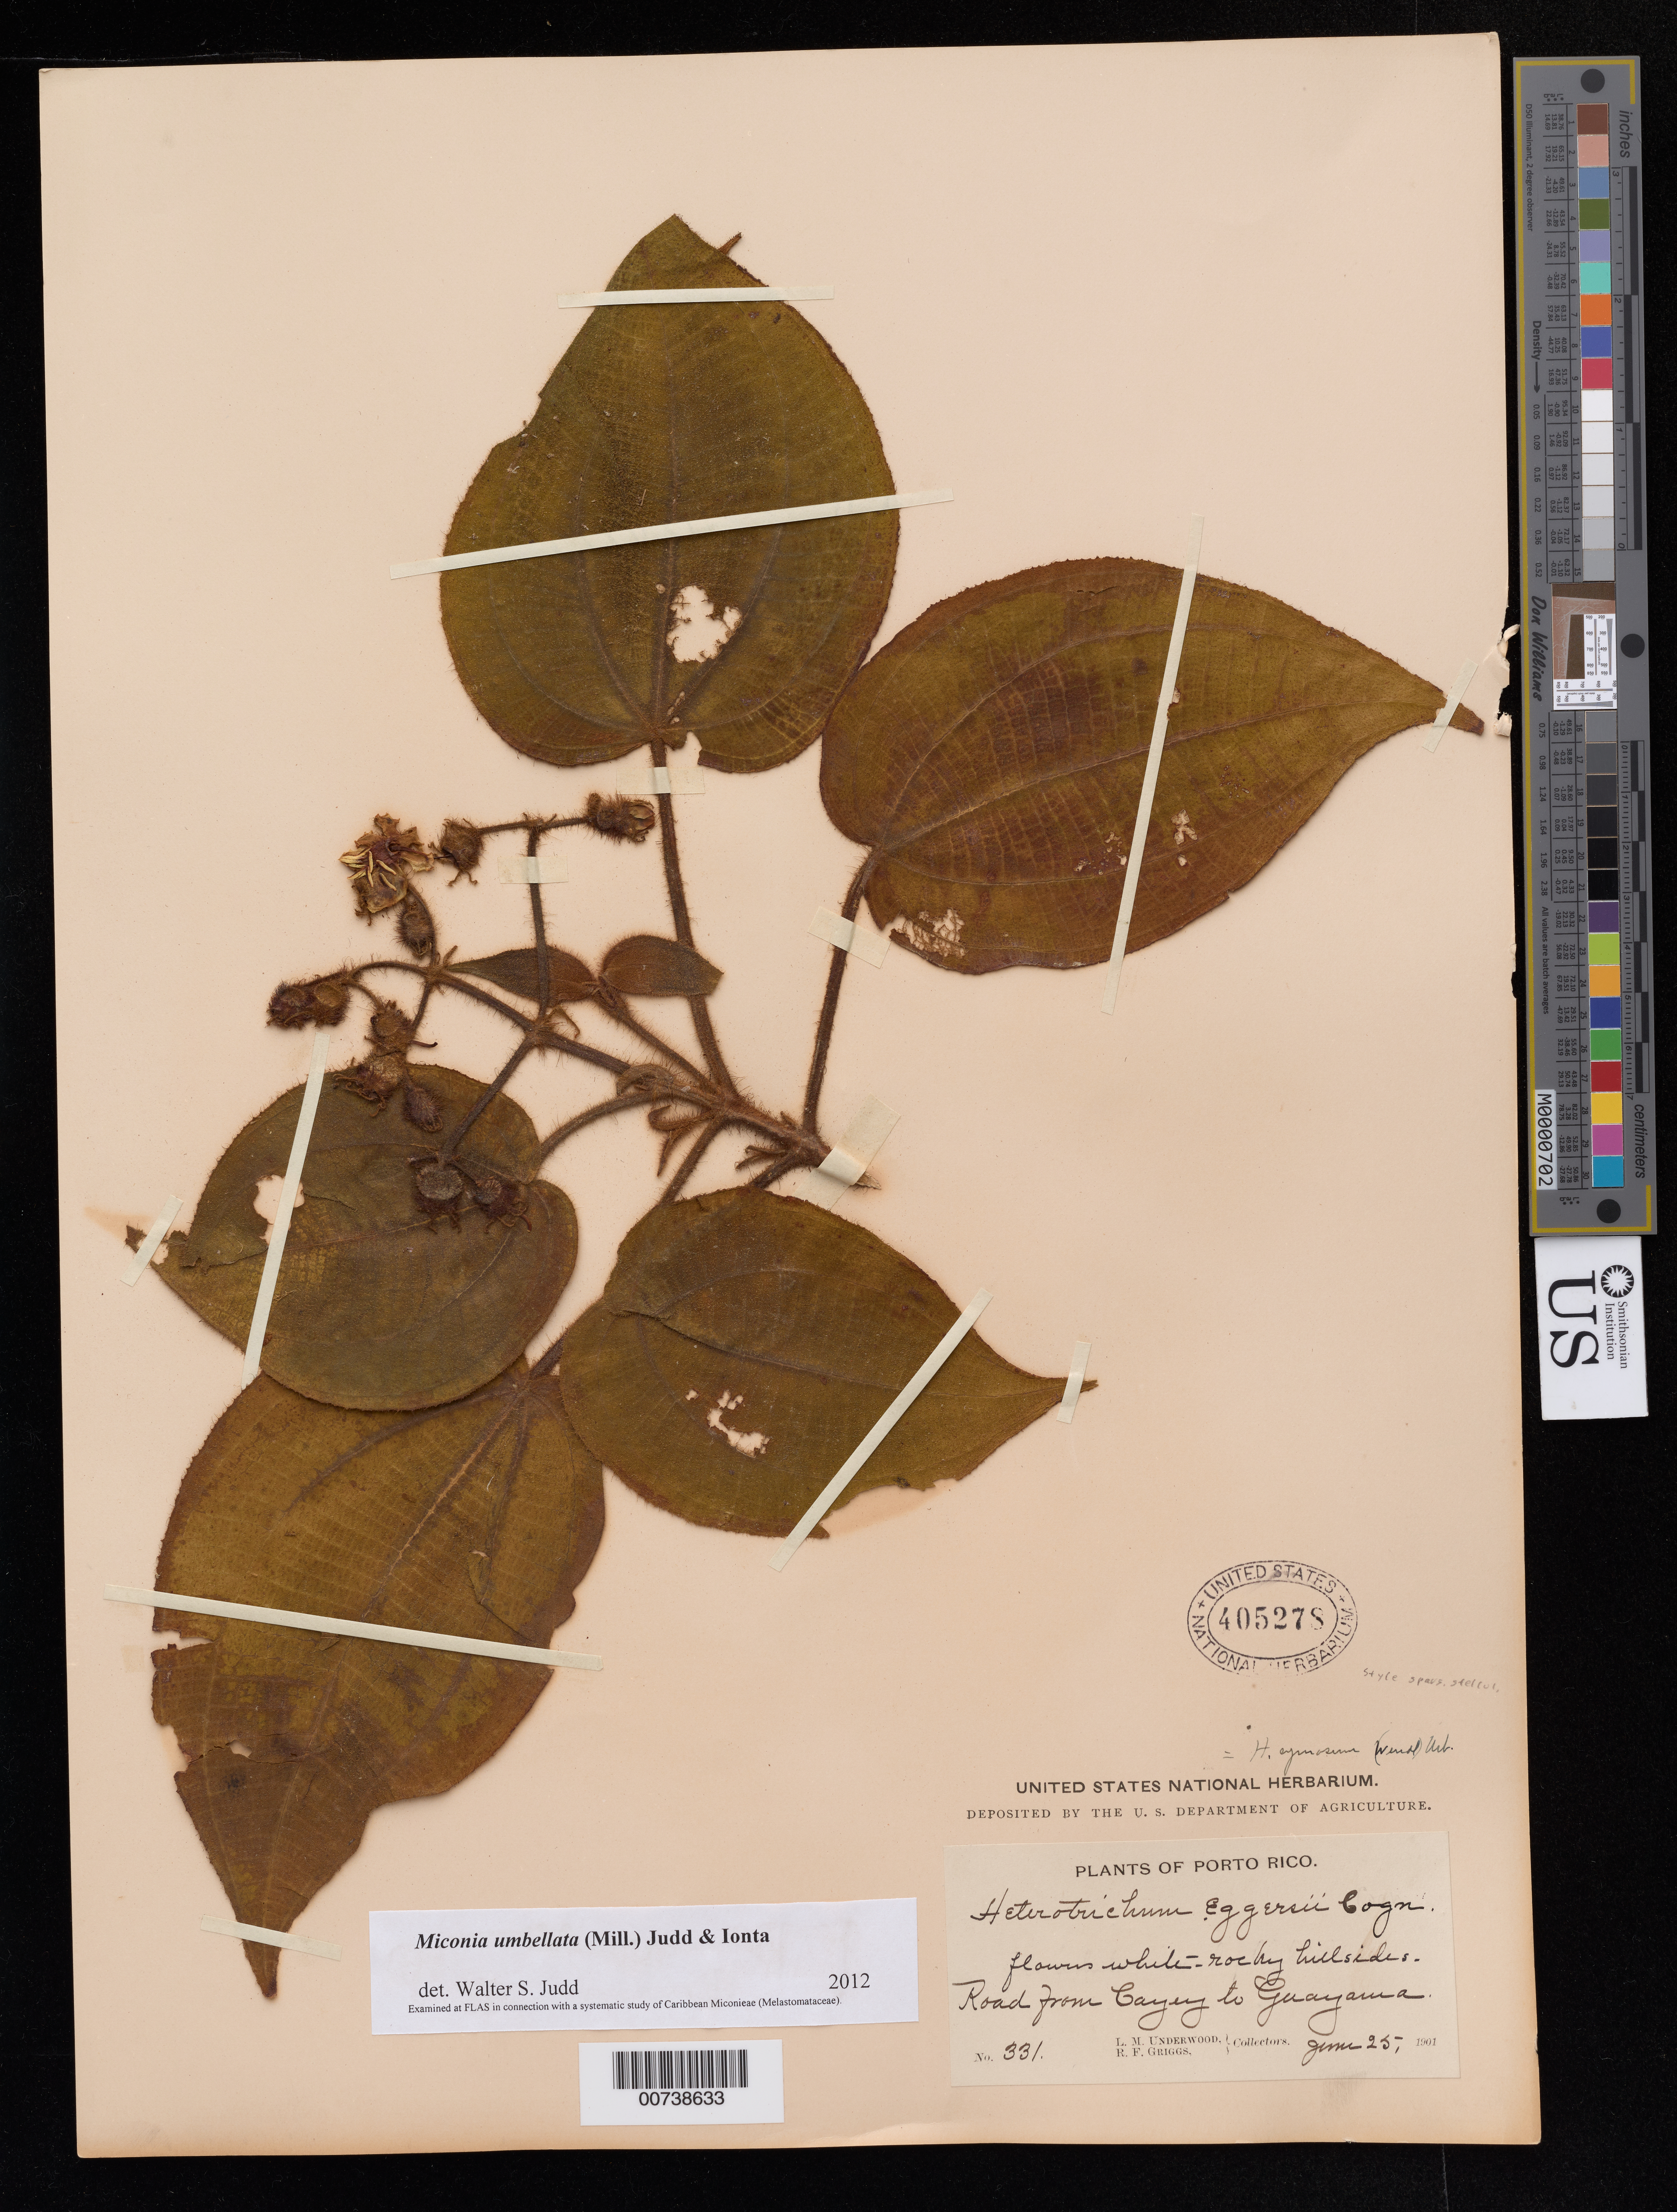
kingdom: Plantae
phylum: Tracheophyta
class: Magnoliopsida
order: Myrtales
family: Melastomataceae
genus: Miconia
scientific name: Miconia umbellata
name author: (Mill.) Judd & Ionta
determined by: Judd, Walter S.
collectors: L. M. Underwood & R. F. Griggs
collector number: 331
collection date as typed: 25 Jun 1901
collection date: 1901-06-25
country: Puerto Rico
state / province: Cayey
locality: Road from Cayey to Guayama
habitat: Rocky hillsides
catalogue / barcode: US 405278